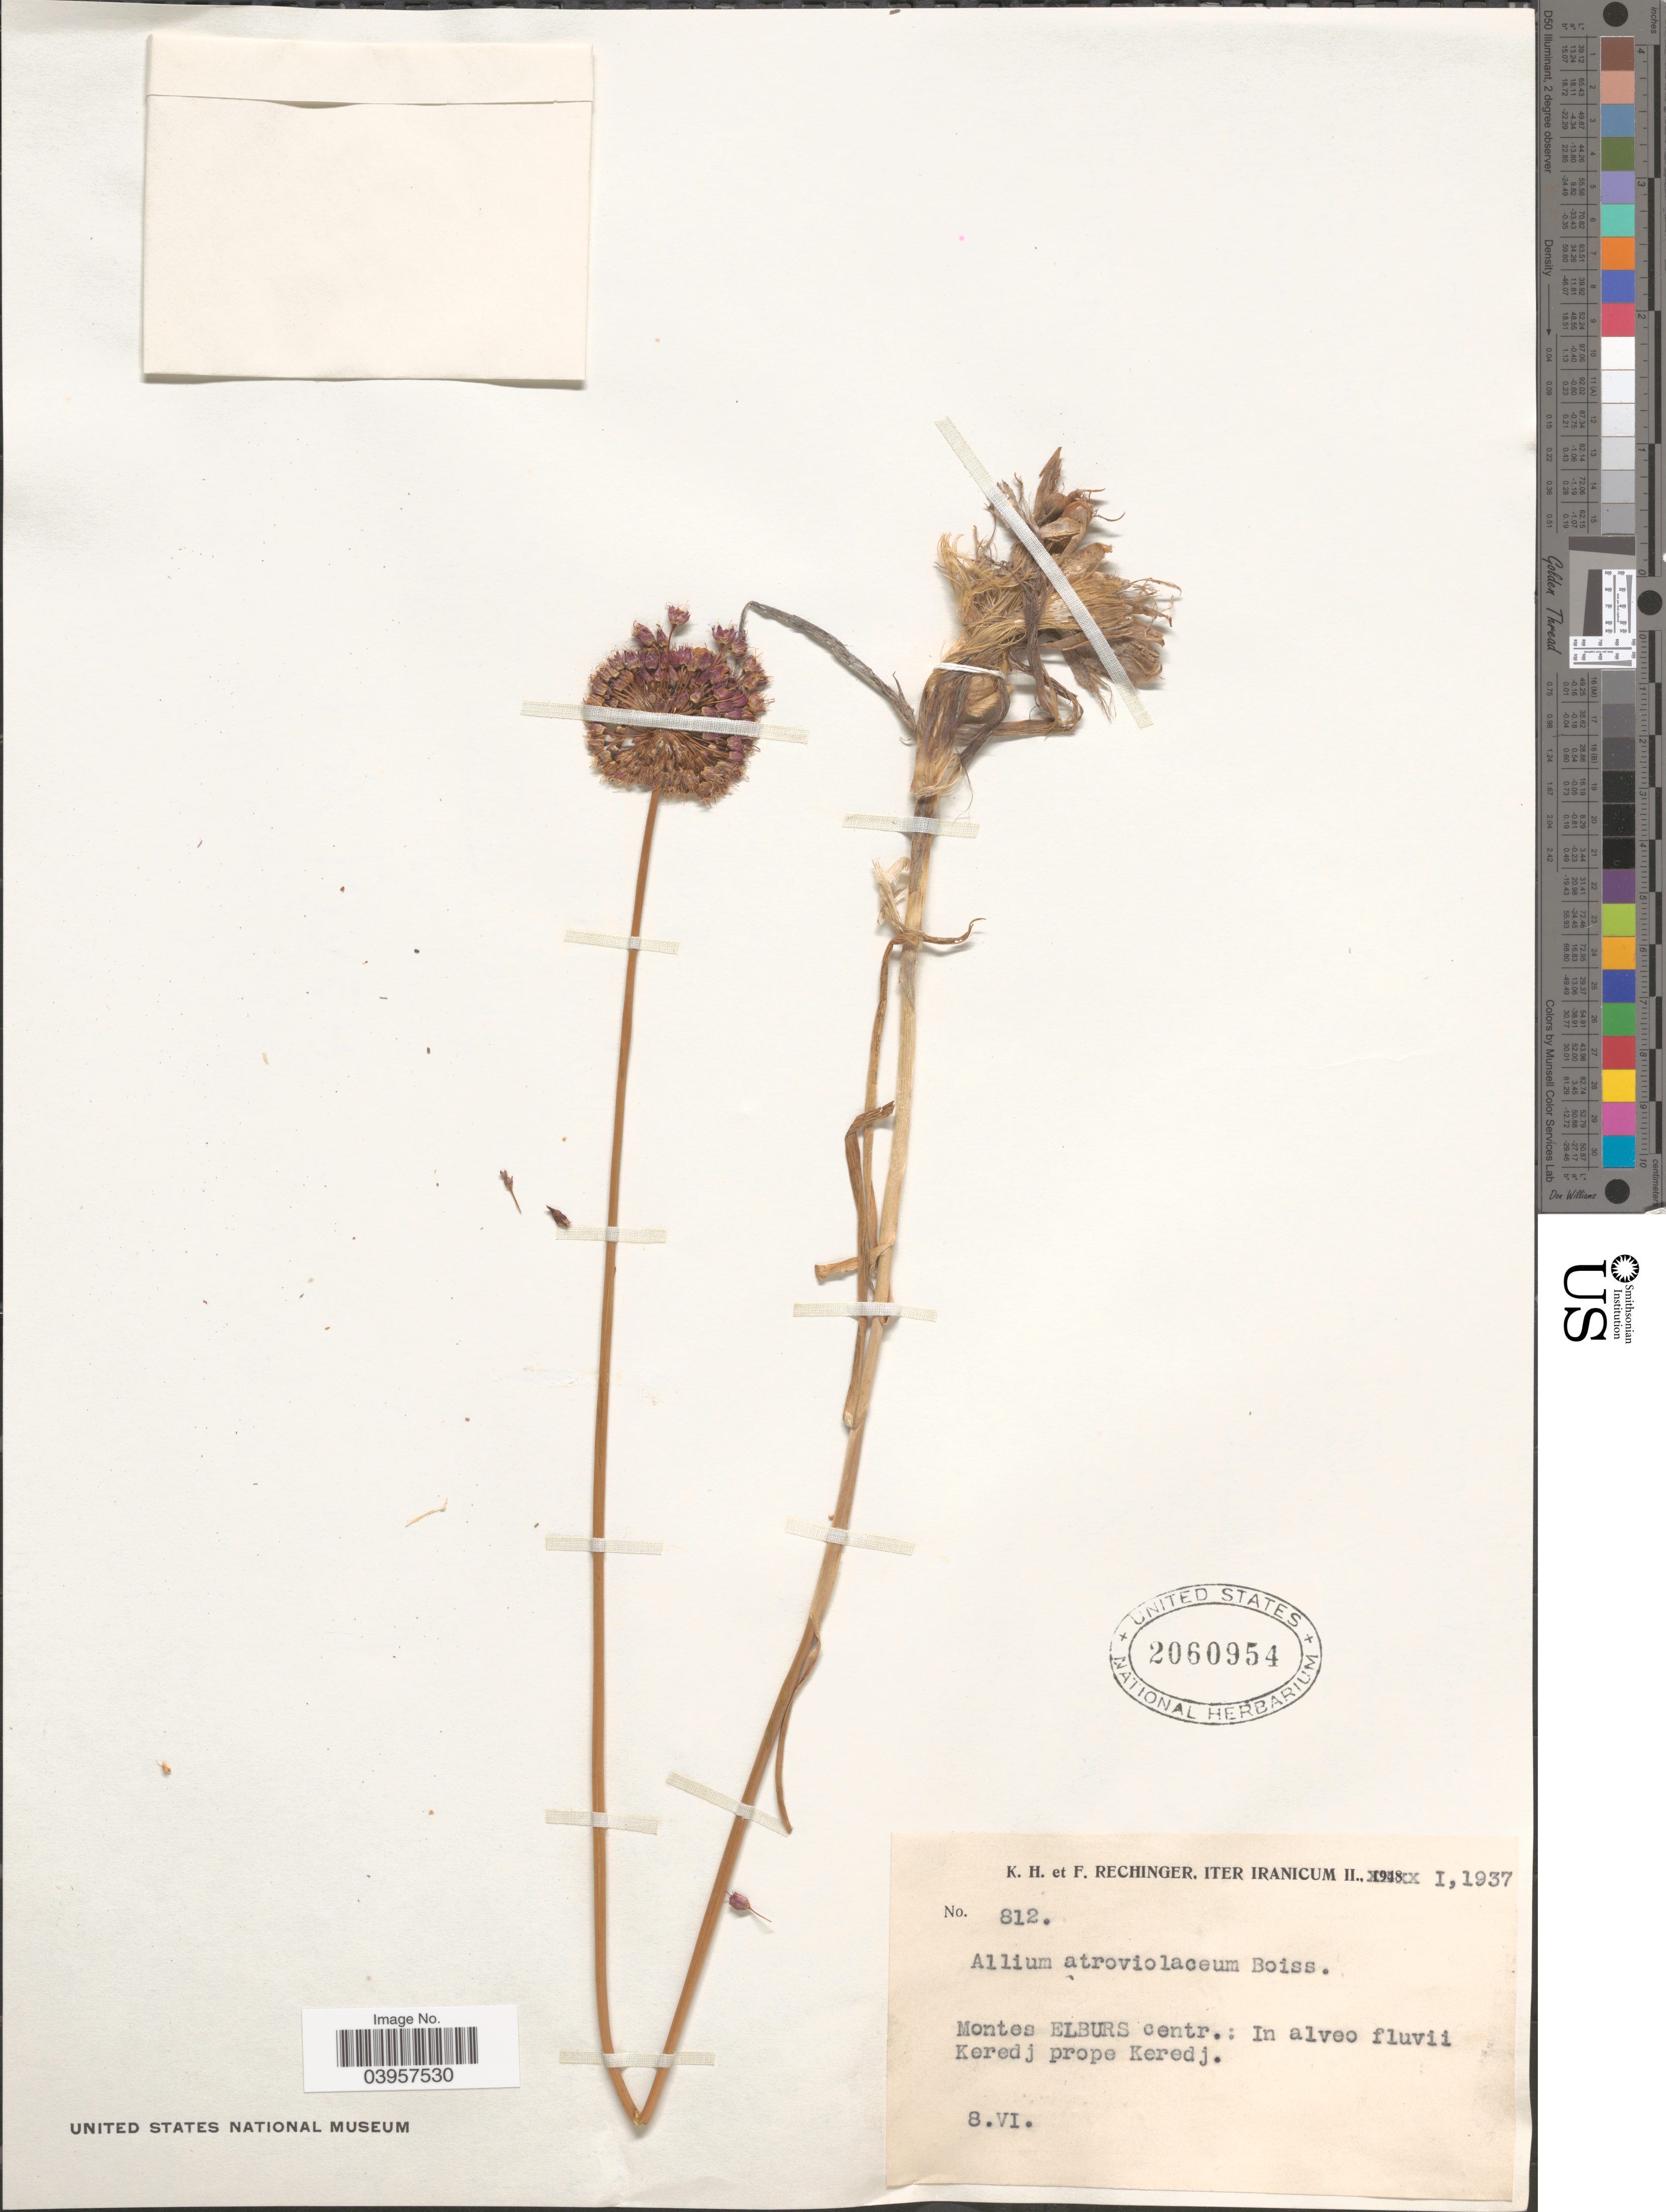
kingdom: Plantae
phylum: Tracheophyta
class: Liliopsida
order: Asparagales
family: Amaryllidaceae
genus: Allium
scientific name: Allium atroviolaceum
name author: Boiss.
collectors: K. H. Rechinger & F. Rechinger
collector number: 812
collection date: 1937-06-08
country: Iran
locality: Iter Iranicum. Montes Elburs centr.: In alveo fluvii Keredj prope Keredj.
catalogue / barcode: US 2060954